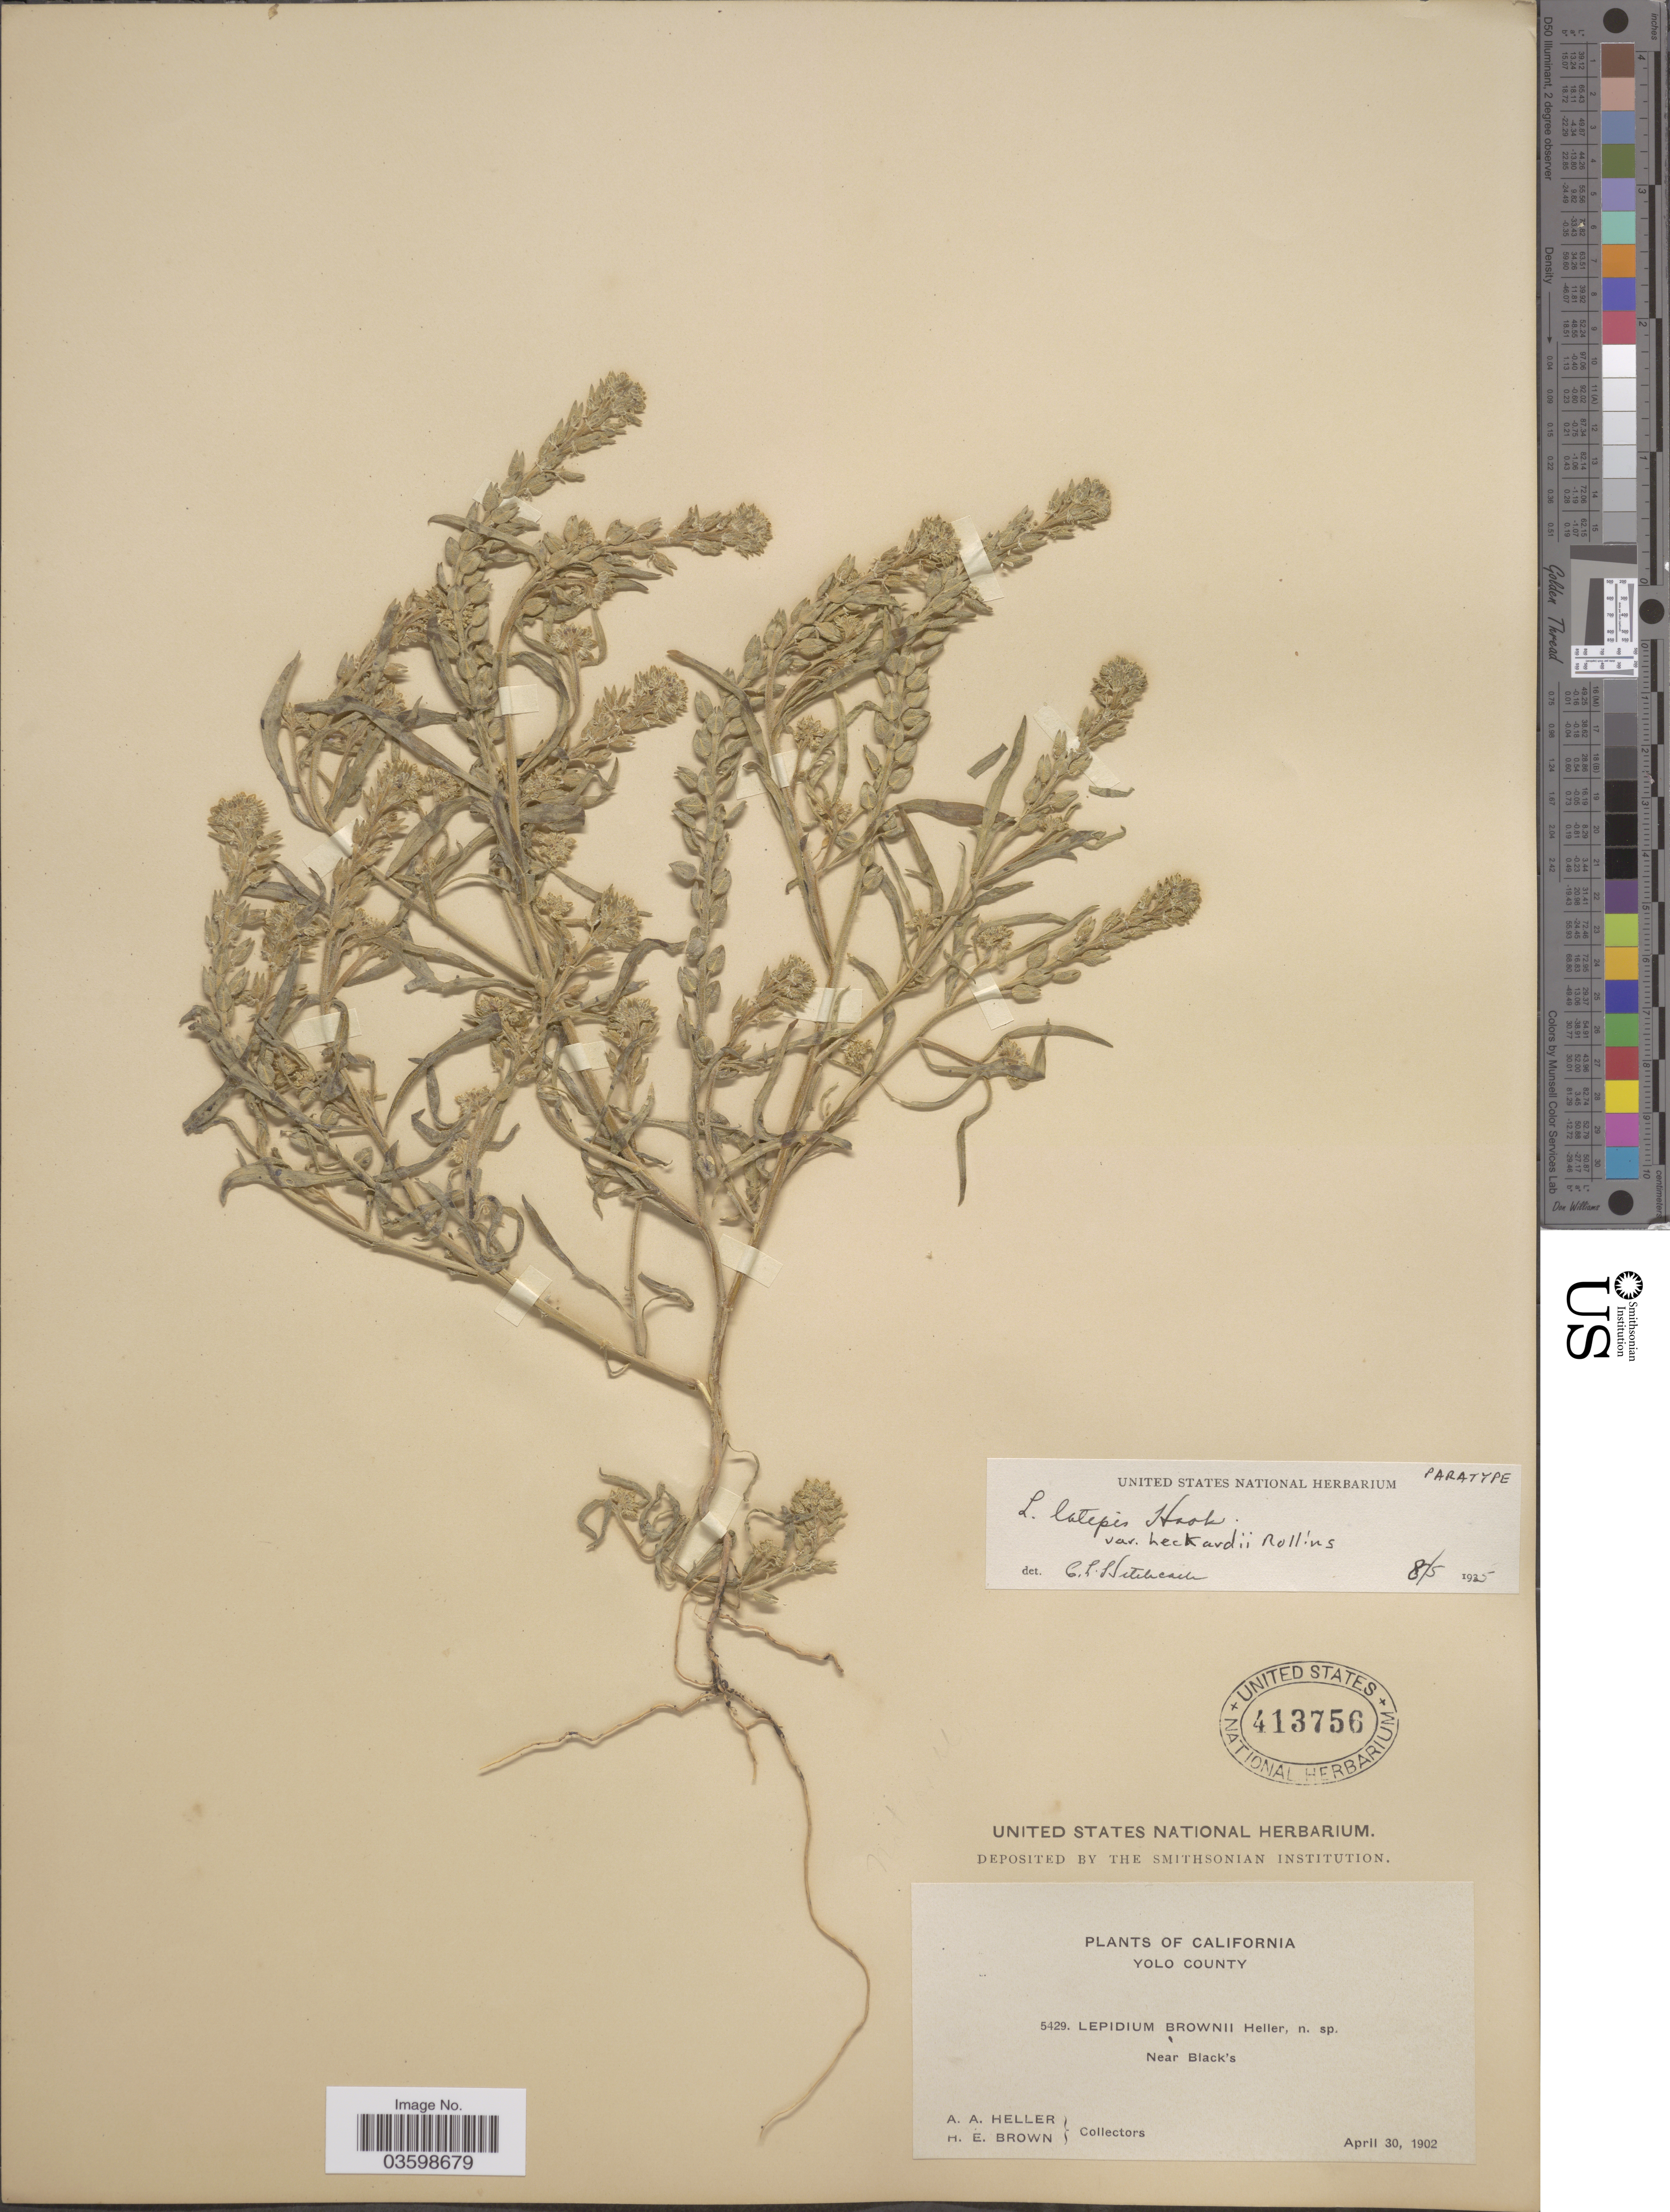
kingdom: Plantae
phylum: Tracheophyta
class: Magnoliopsida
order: Brassicales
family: Brassicaceae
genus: Lepidium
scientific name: Lepidium latipes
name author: Hook.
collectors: A. A. Heller & H. E. Brown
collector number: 5429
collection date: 1902-04-30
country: United States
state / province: California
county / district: Yolo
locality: Yolo County. Near Black's.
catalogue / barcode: US 413756